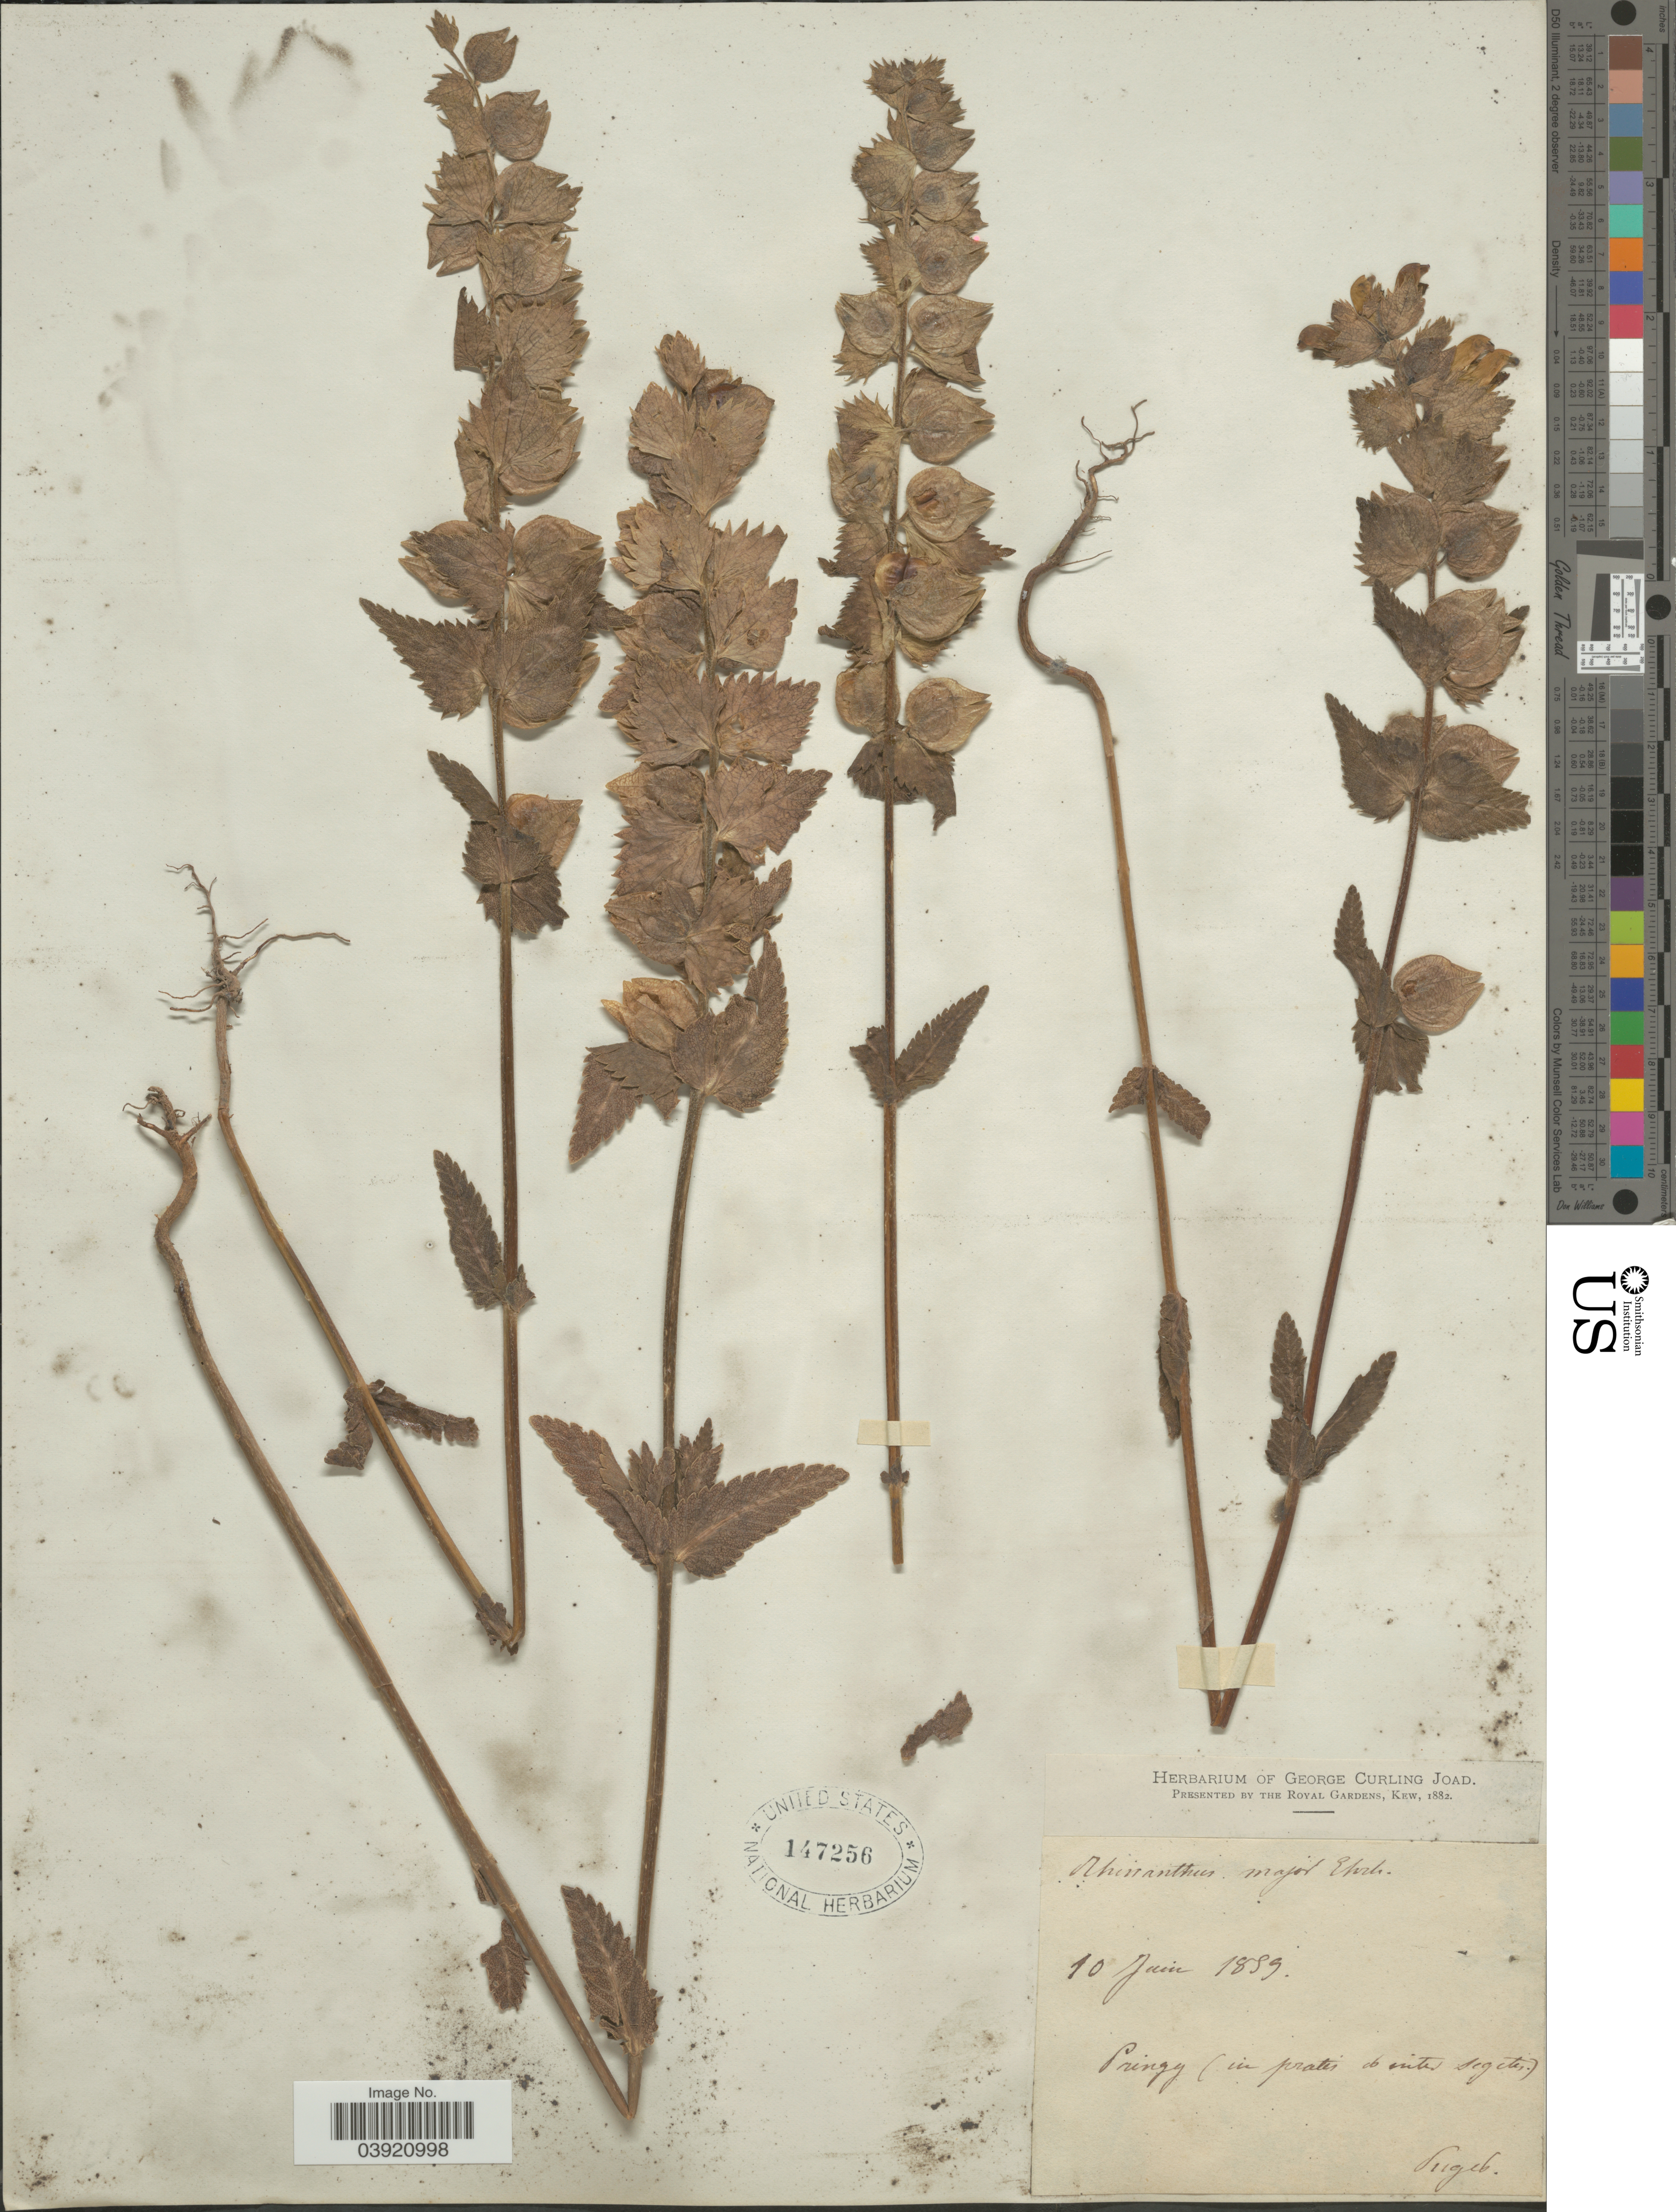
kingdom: Plantae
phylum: Tracheophyta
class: Magnoliopsida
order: Lamiales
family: Orobanchaceae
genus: Rhinanthus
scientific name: Rhinanthus major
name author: L.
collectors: -. Puget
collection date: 1859-06-10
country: France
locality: Pringy (in pratis do inter segetes).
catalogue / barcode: US 147256